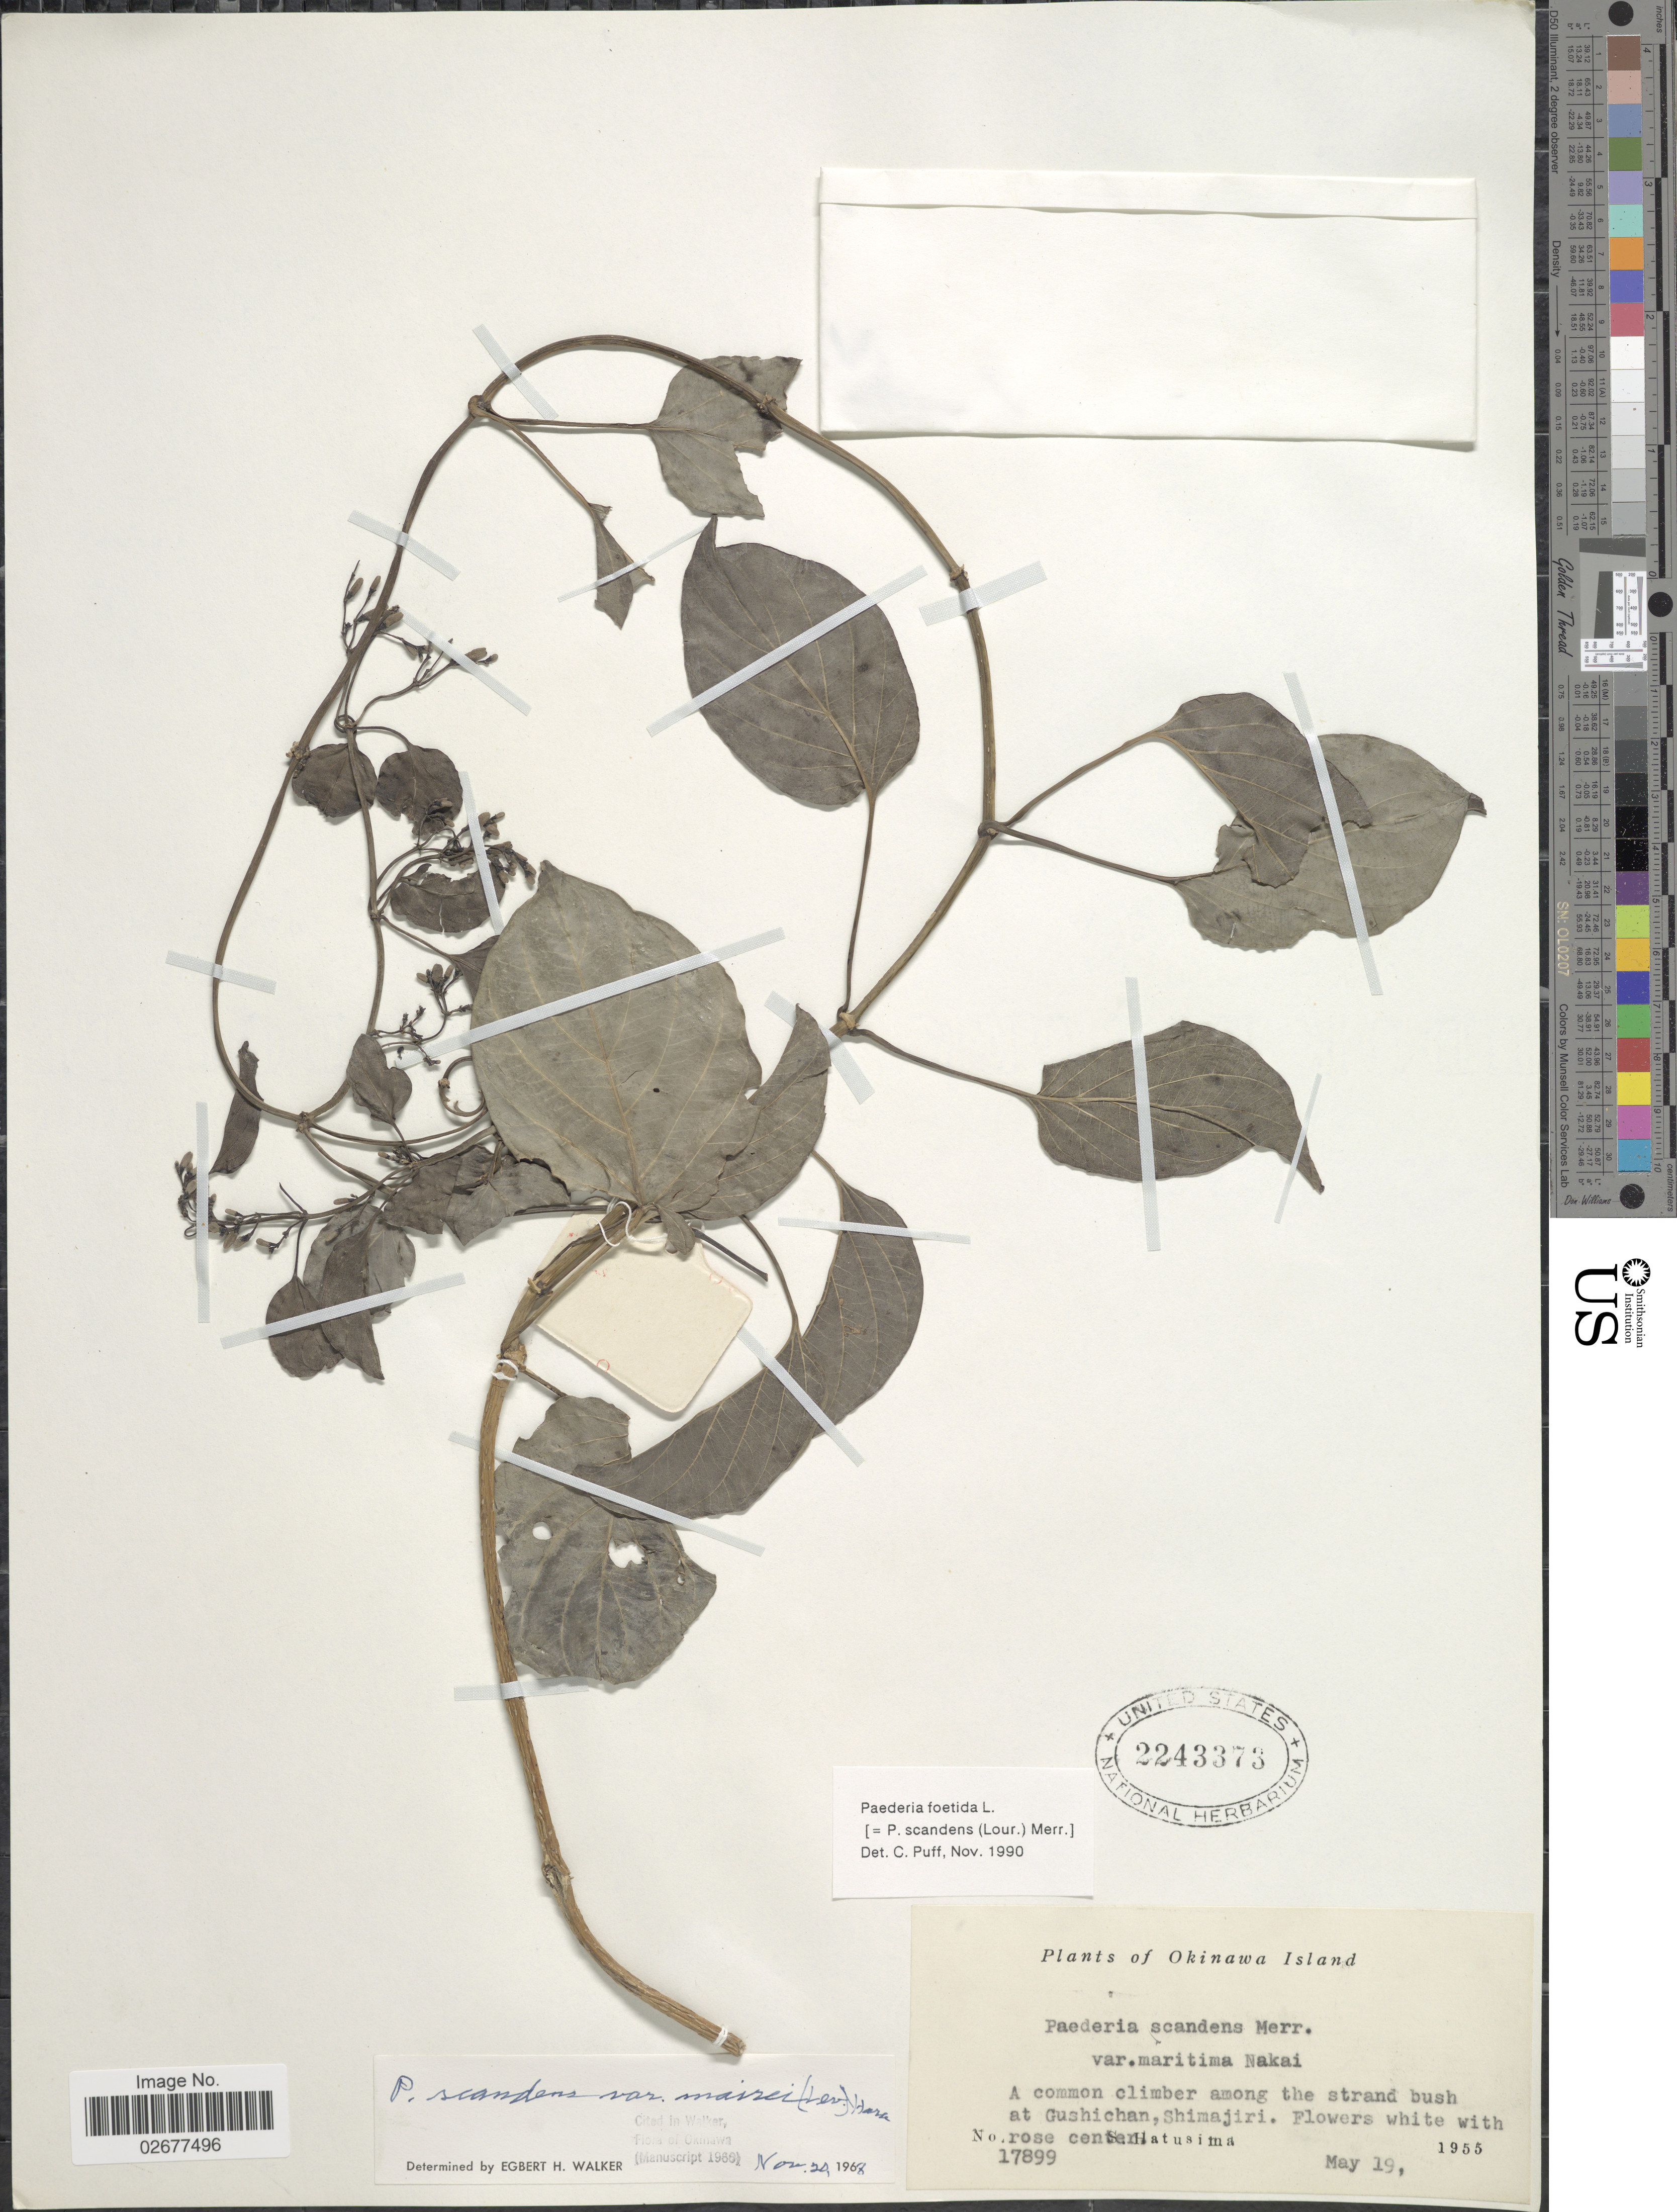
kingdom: Plantae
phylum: Tracheophyta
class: Magnoliopsida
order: Gentianales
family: Rubiaceae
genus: Paederia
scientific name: Paederia foetida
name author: L.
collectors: S. Hatusima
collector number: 17899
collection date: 1955-05-19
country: Japan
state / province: Okinawa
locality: Okinawa Island. At Gushichan, Shimajiri.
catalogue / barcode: US 2243373